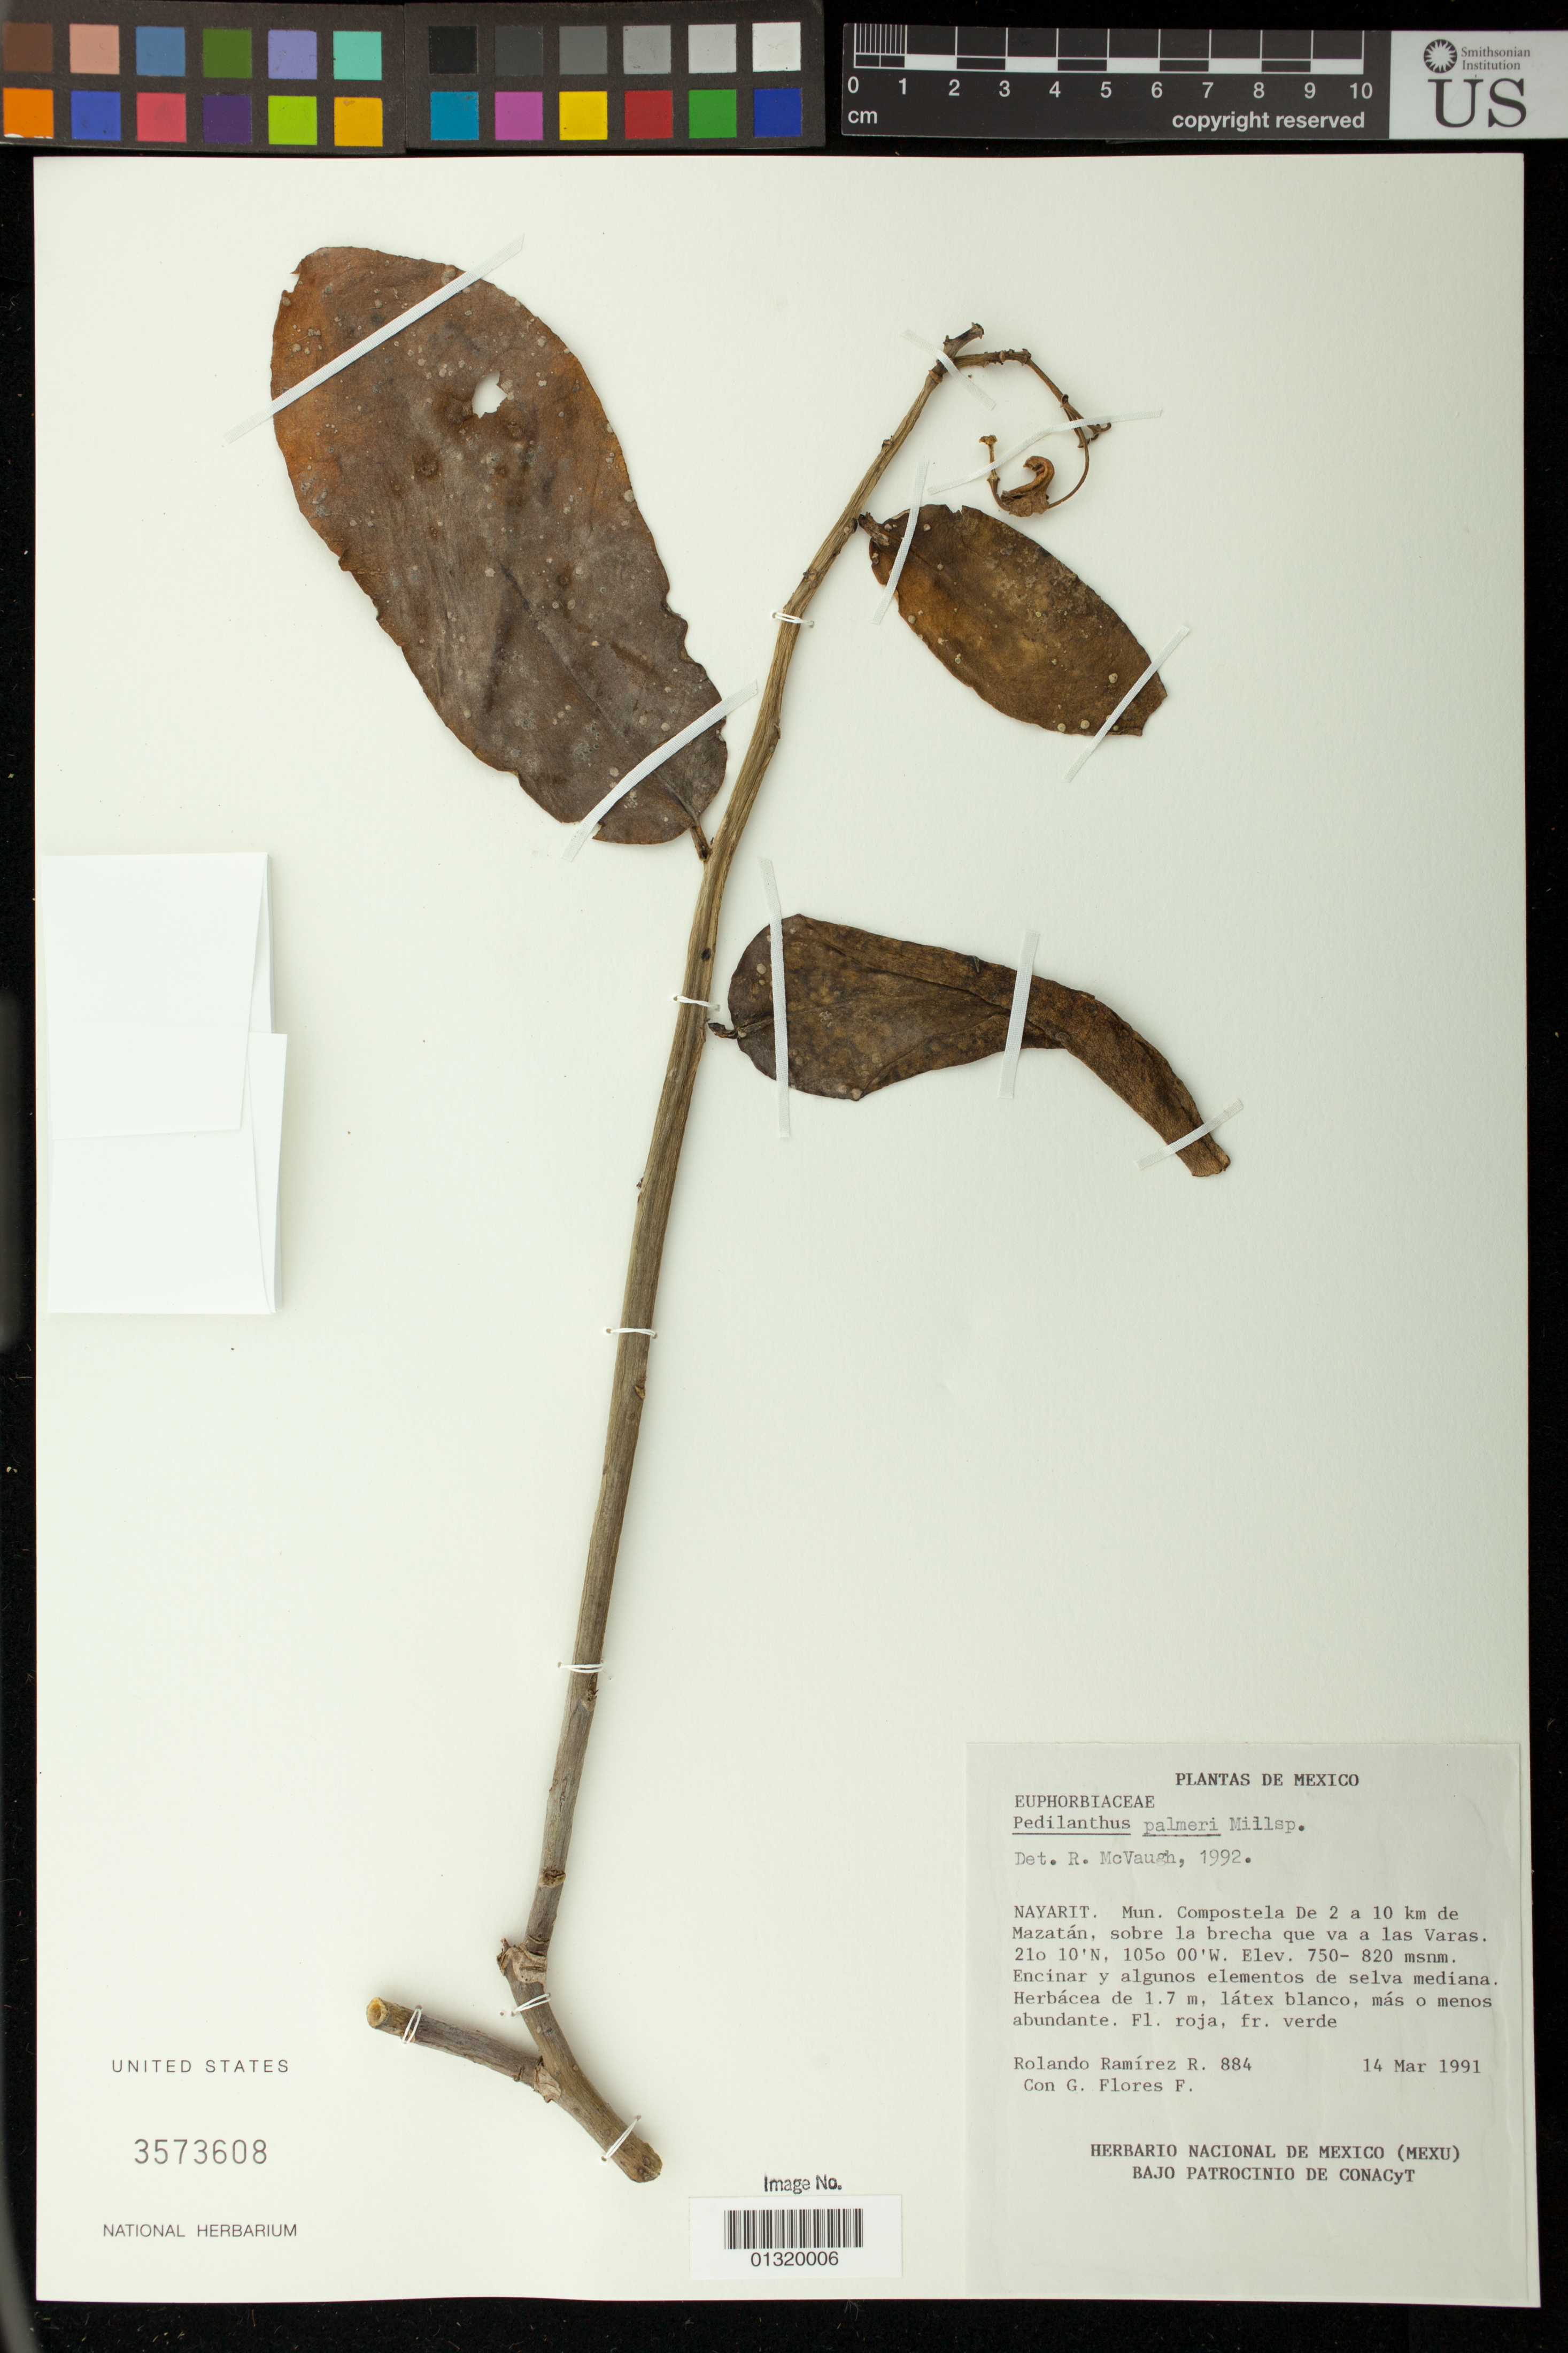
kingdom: Plantae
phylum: Tracheophyta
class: Magnoliopsida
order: Malpighiales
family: Euphorbiaceae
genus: Pedilanthus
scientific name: Pedilanthus palmeri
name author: Millsp.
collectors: R. Ramirez R. & C. Flores F.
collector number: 884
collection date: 1991-03-14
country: Mexico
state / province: Nayarit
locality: Mun. Compostela De 2 a 10 km de Mazatan, sobre la brecha que va a las Varas.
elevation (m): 750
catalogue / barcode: US 3573608